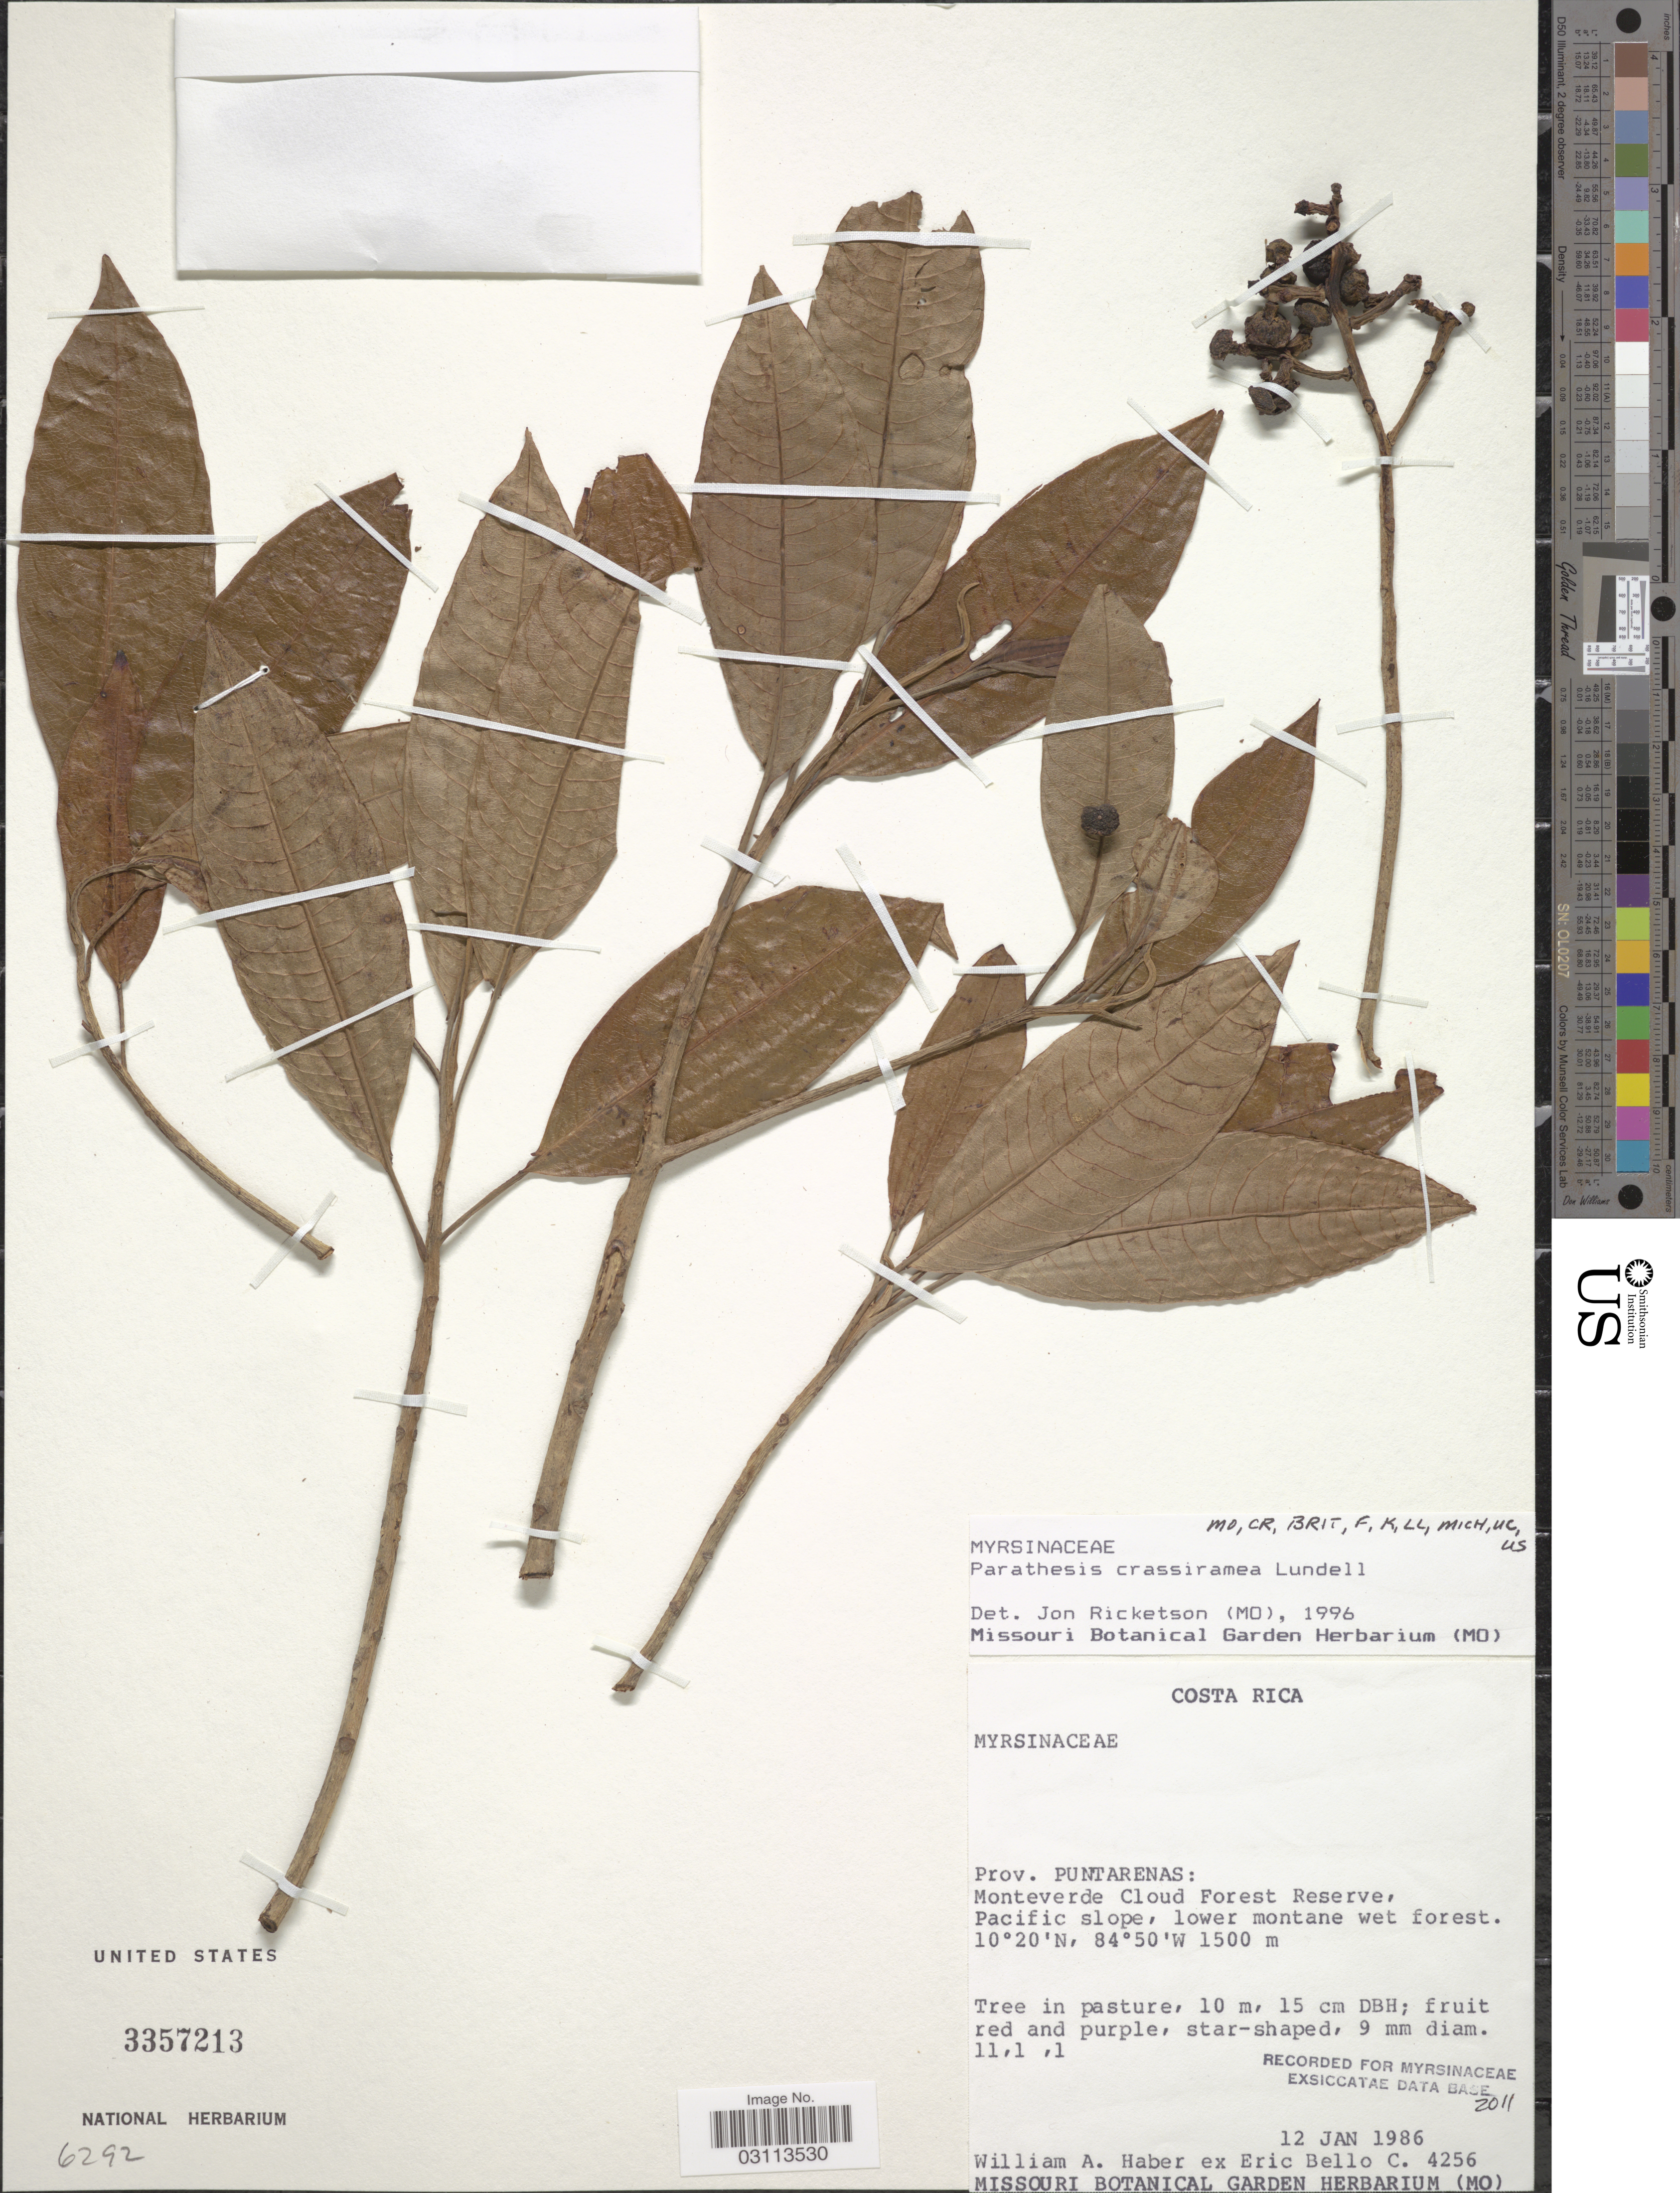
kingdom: Plantae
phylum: Tracheophyta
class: Magnoliopsida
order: Ericales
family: Primulaceae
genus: Parathesis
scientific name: Parathesis sp.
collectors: W. A. Haber & E. Bello C.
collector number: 4256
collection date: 1986-01-12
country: Costa Rica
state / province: Puntarenas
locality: Monteverde Cloud Forest Reserve, Pacific slope.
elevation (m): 1500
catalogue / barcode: US 3357213